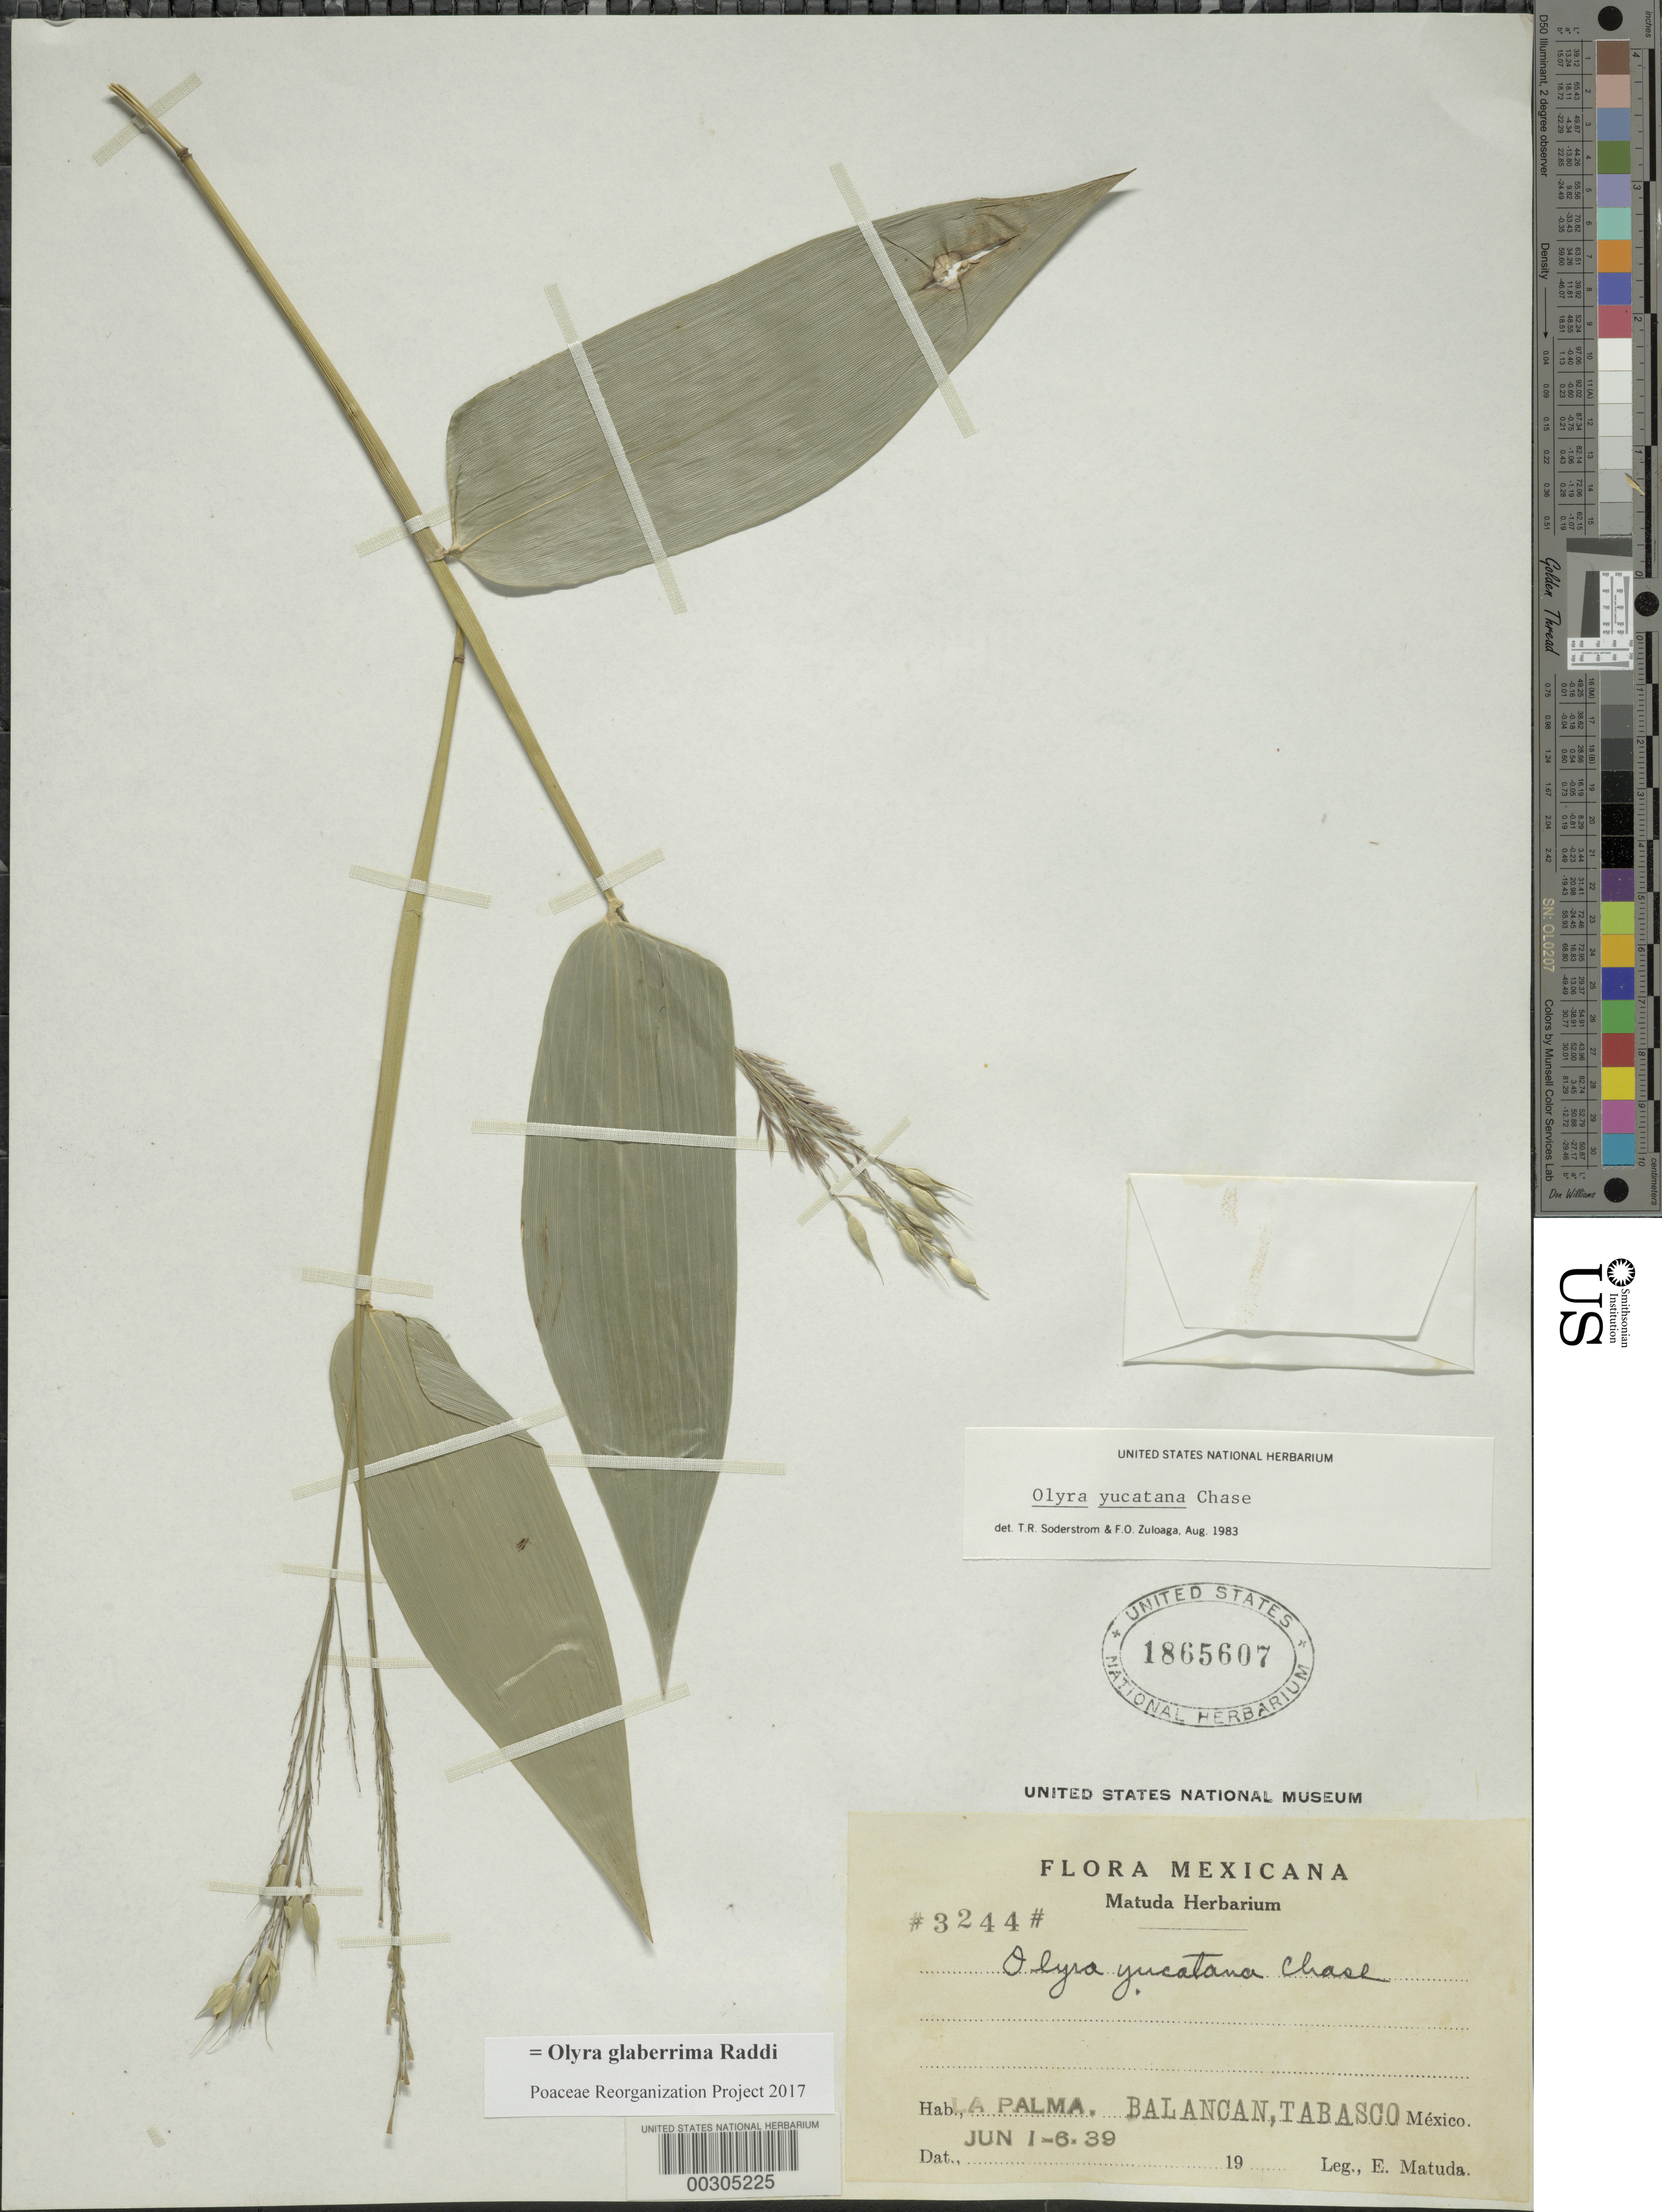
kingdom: Plantae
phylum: Tracheophyta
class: Liliopsida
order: Poales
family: Poaceae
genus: Olyra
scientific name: Olyra glaberrima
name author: Raddi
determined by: Poaceae Reorganization Project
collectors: E. Matuda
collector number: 3244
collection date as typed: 01 Jun 1939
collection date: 1939-06-01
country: Mexico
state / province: Tabasco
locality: Balancan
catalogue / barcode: US 1865607